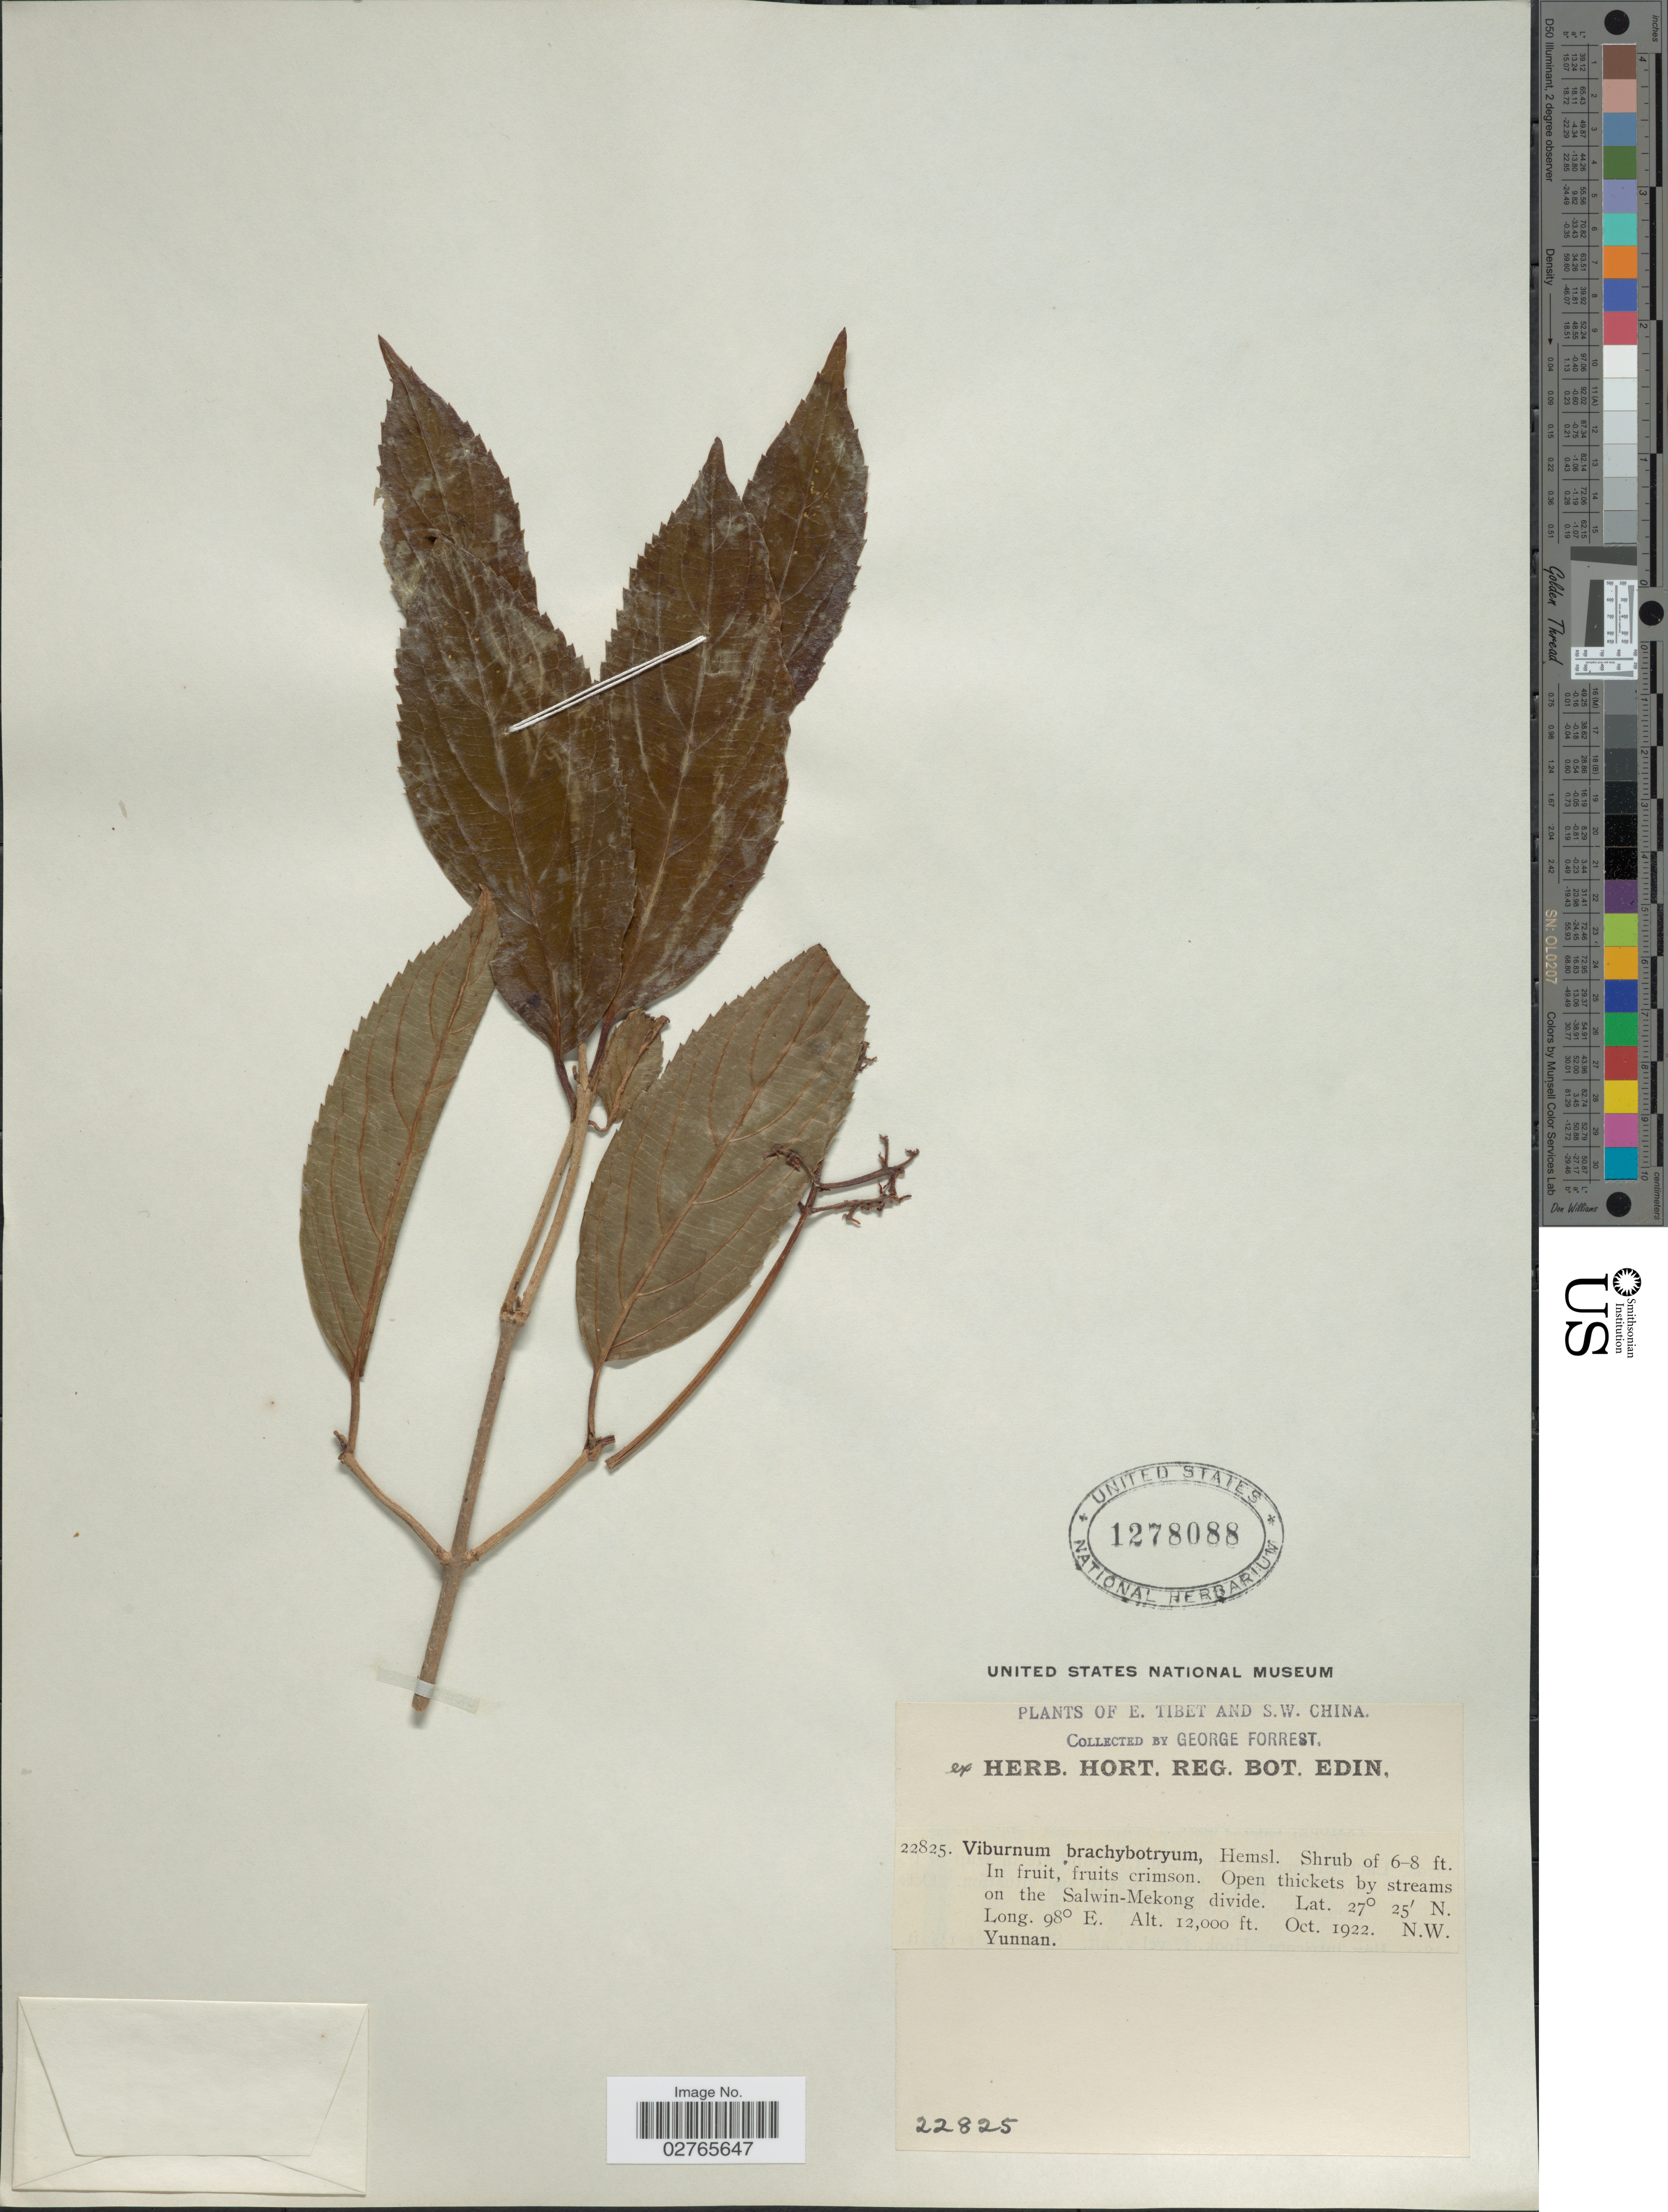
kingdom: Plantae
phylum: Tracheophyta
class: Magnoliopsida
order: Dipsacales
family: Viburnaceae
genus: Viburnum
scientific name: Viburnum brachybotryum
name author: Hemsl. in F.B. Forbes & Hemsl.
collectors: G. Forrest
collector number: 22825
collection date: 1922-10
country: China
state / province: Yunnan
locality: E. Tibet and S.W. China. Open thickets by streams on the Salwin-Mekong divide. N.W. Yunnan.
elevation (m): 3658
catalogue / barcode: US 1278088